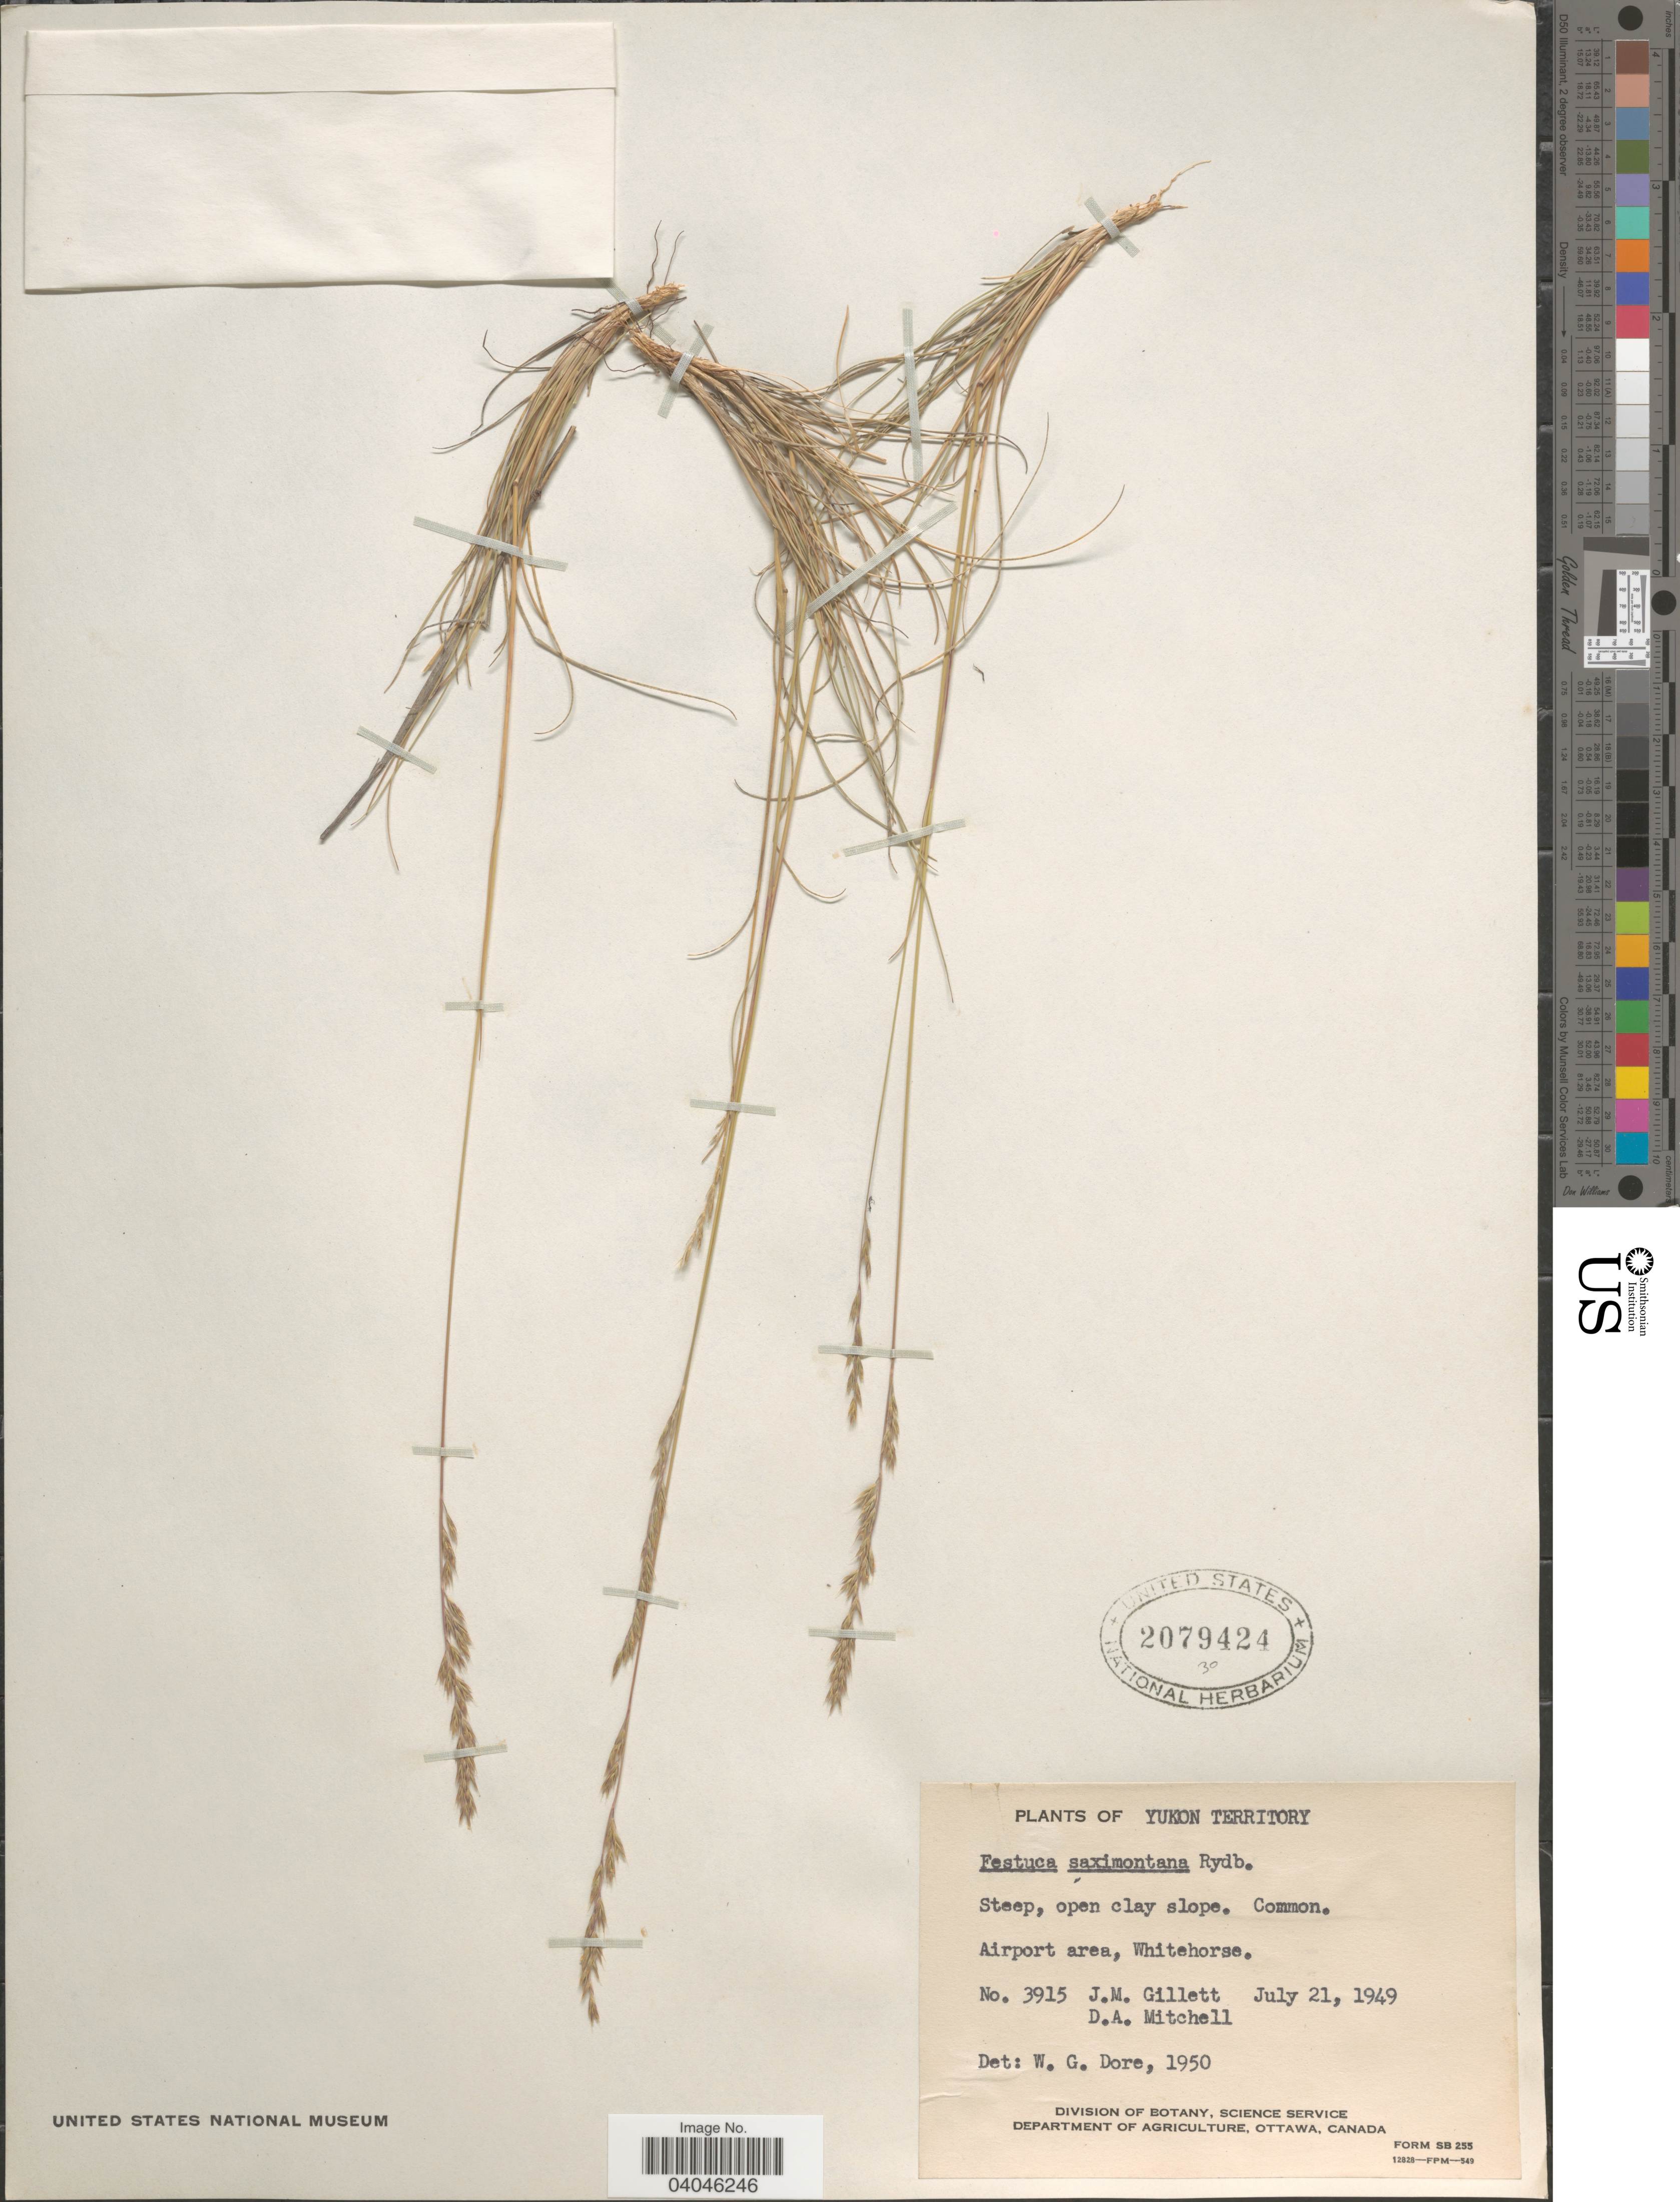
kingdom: Plantae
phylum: Tracheophyta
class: Liliopsida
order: Poales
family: Poaceae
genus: Festuca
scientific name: Festuca saximontana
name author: Rydb.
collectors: J. M. Gillett & D. Mitchell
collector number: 3915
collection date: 1949-07-21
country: Canada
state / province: Yukon Territory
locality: Airport area, Whitehorse.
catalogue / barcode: US 2079424